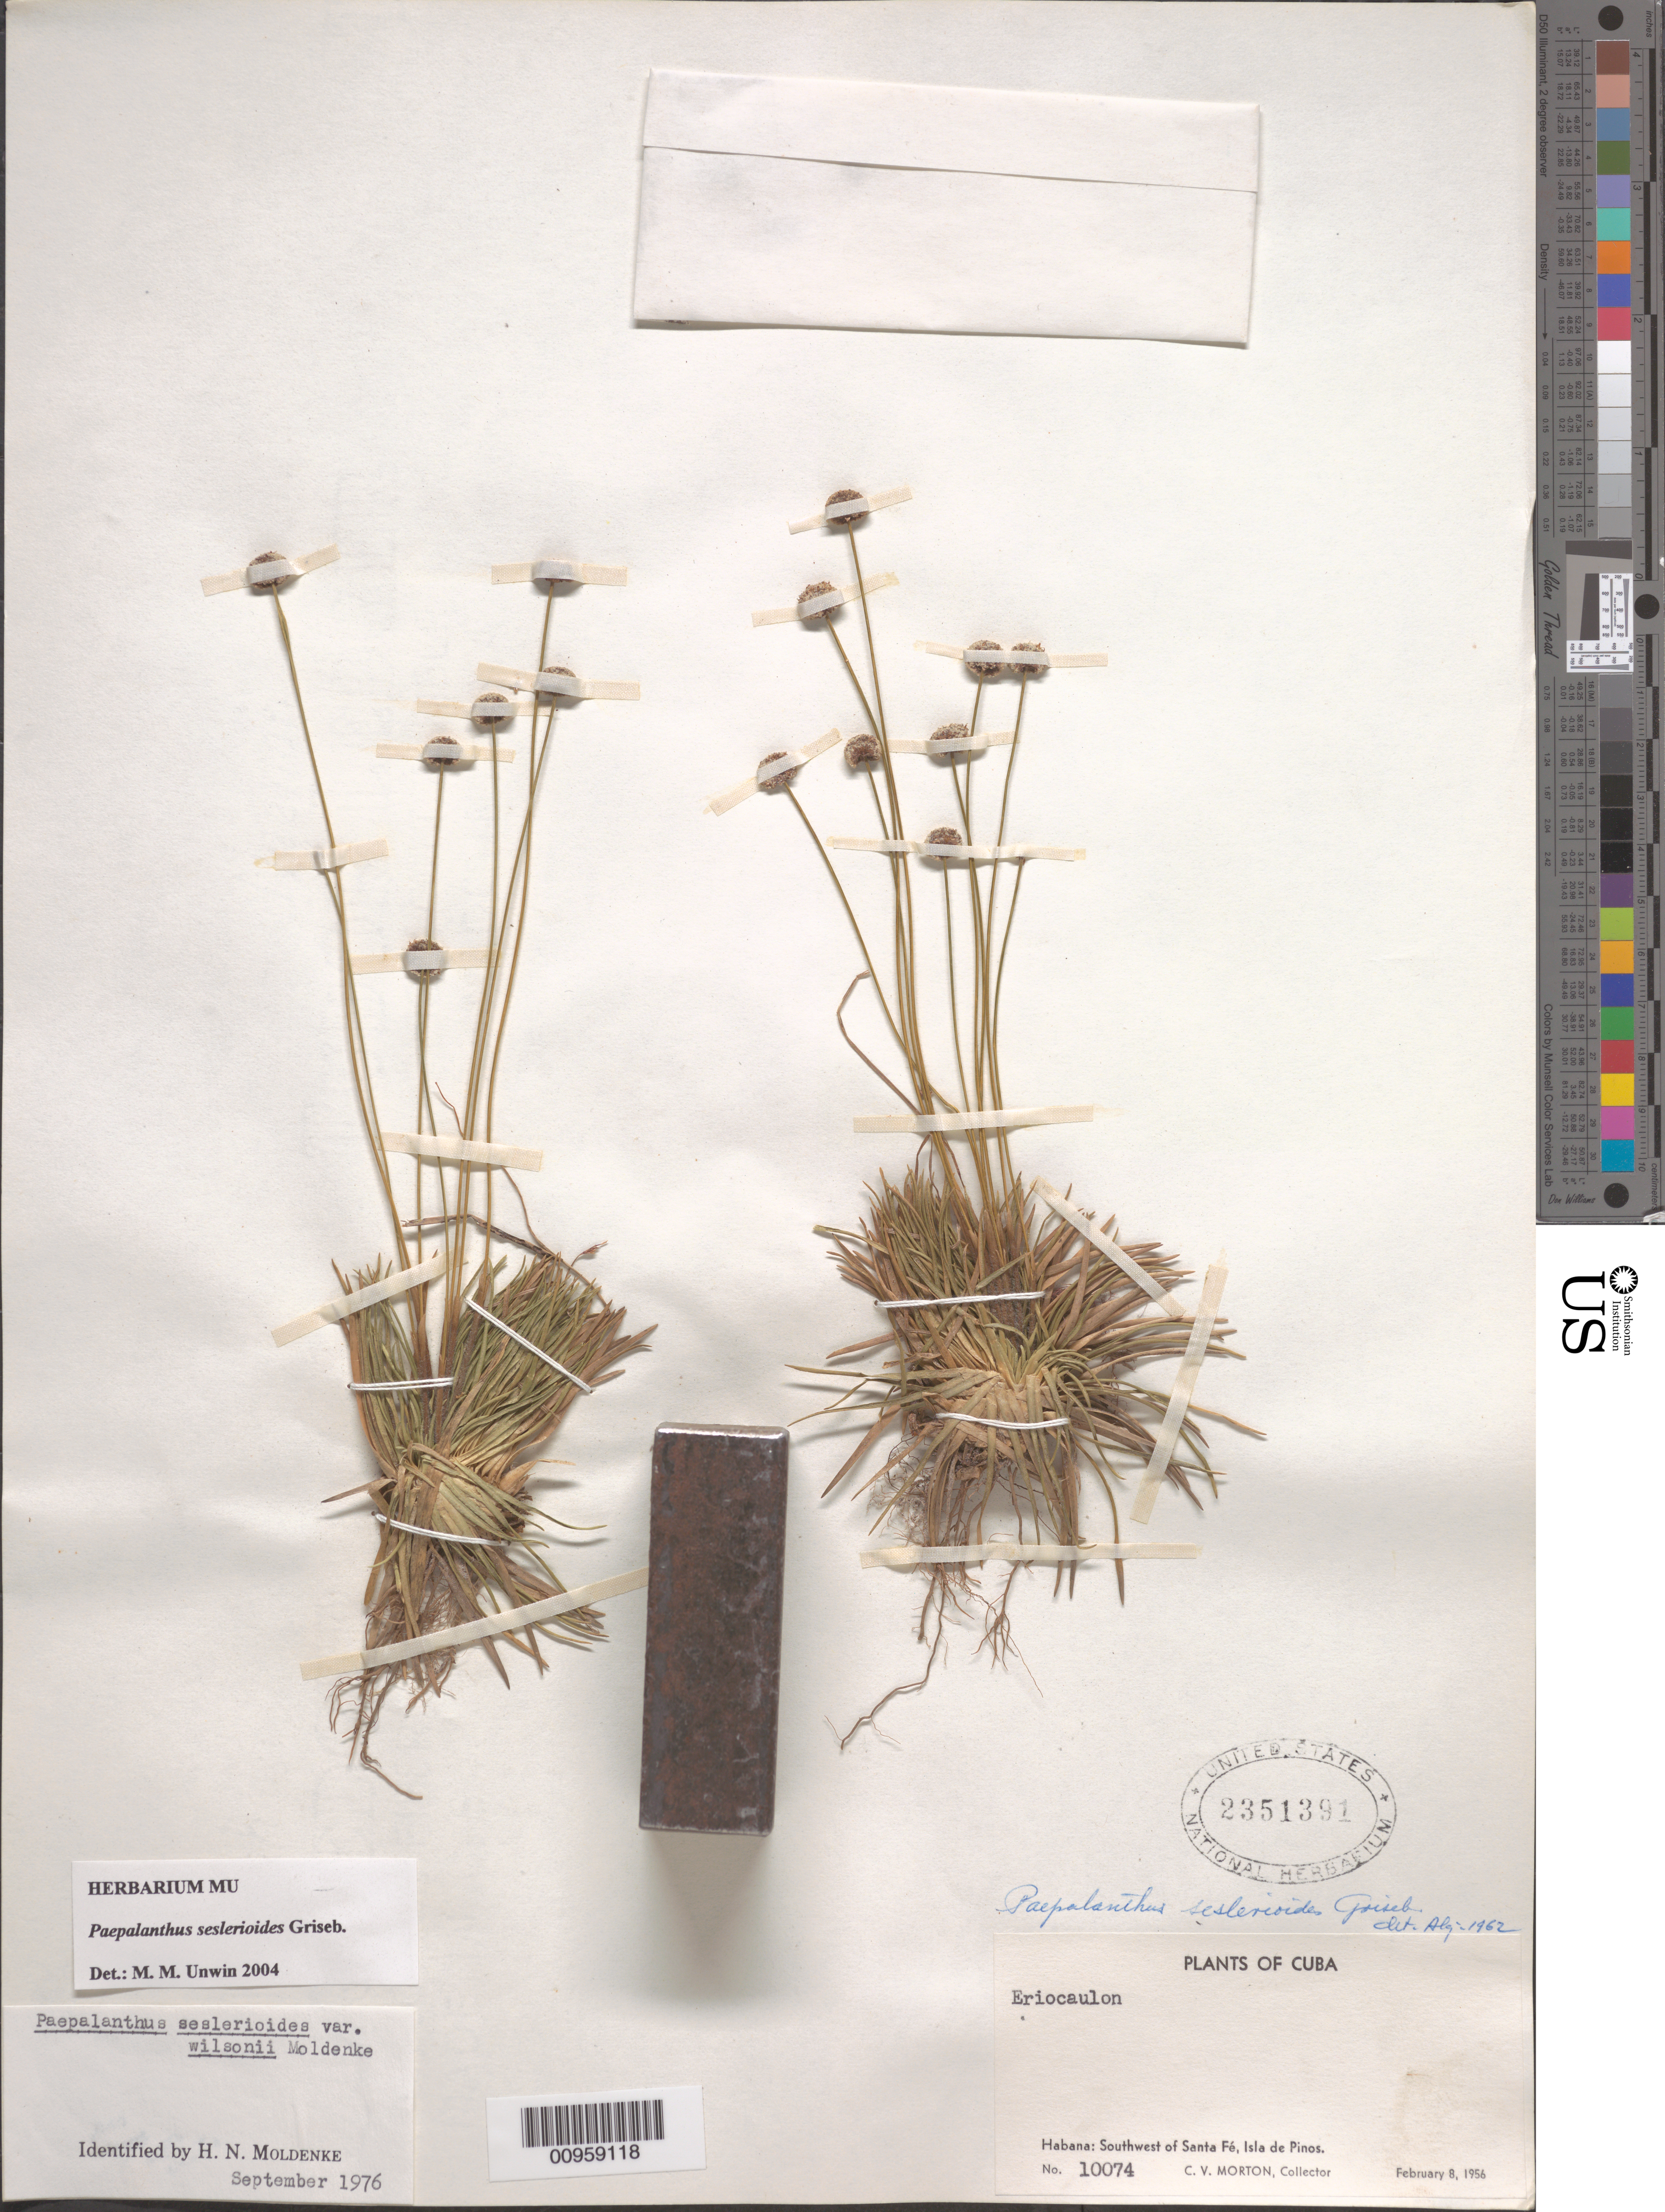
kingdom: Plantae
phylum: Tracheophyta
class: Liliopsida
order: Poales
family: Eriocaulaceae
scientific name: Giuliettia seslerioides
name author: (Griseb.) Andrino & Sano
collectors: C. V. Morton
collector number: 10074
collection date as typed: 08 Feb 1956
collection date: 1956-02-08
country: Cuba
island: Isla de la Juventud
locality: Southwest of Santa Fé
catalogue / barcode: US 2351391